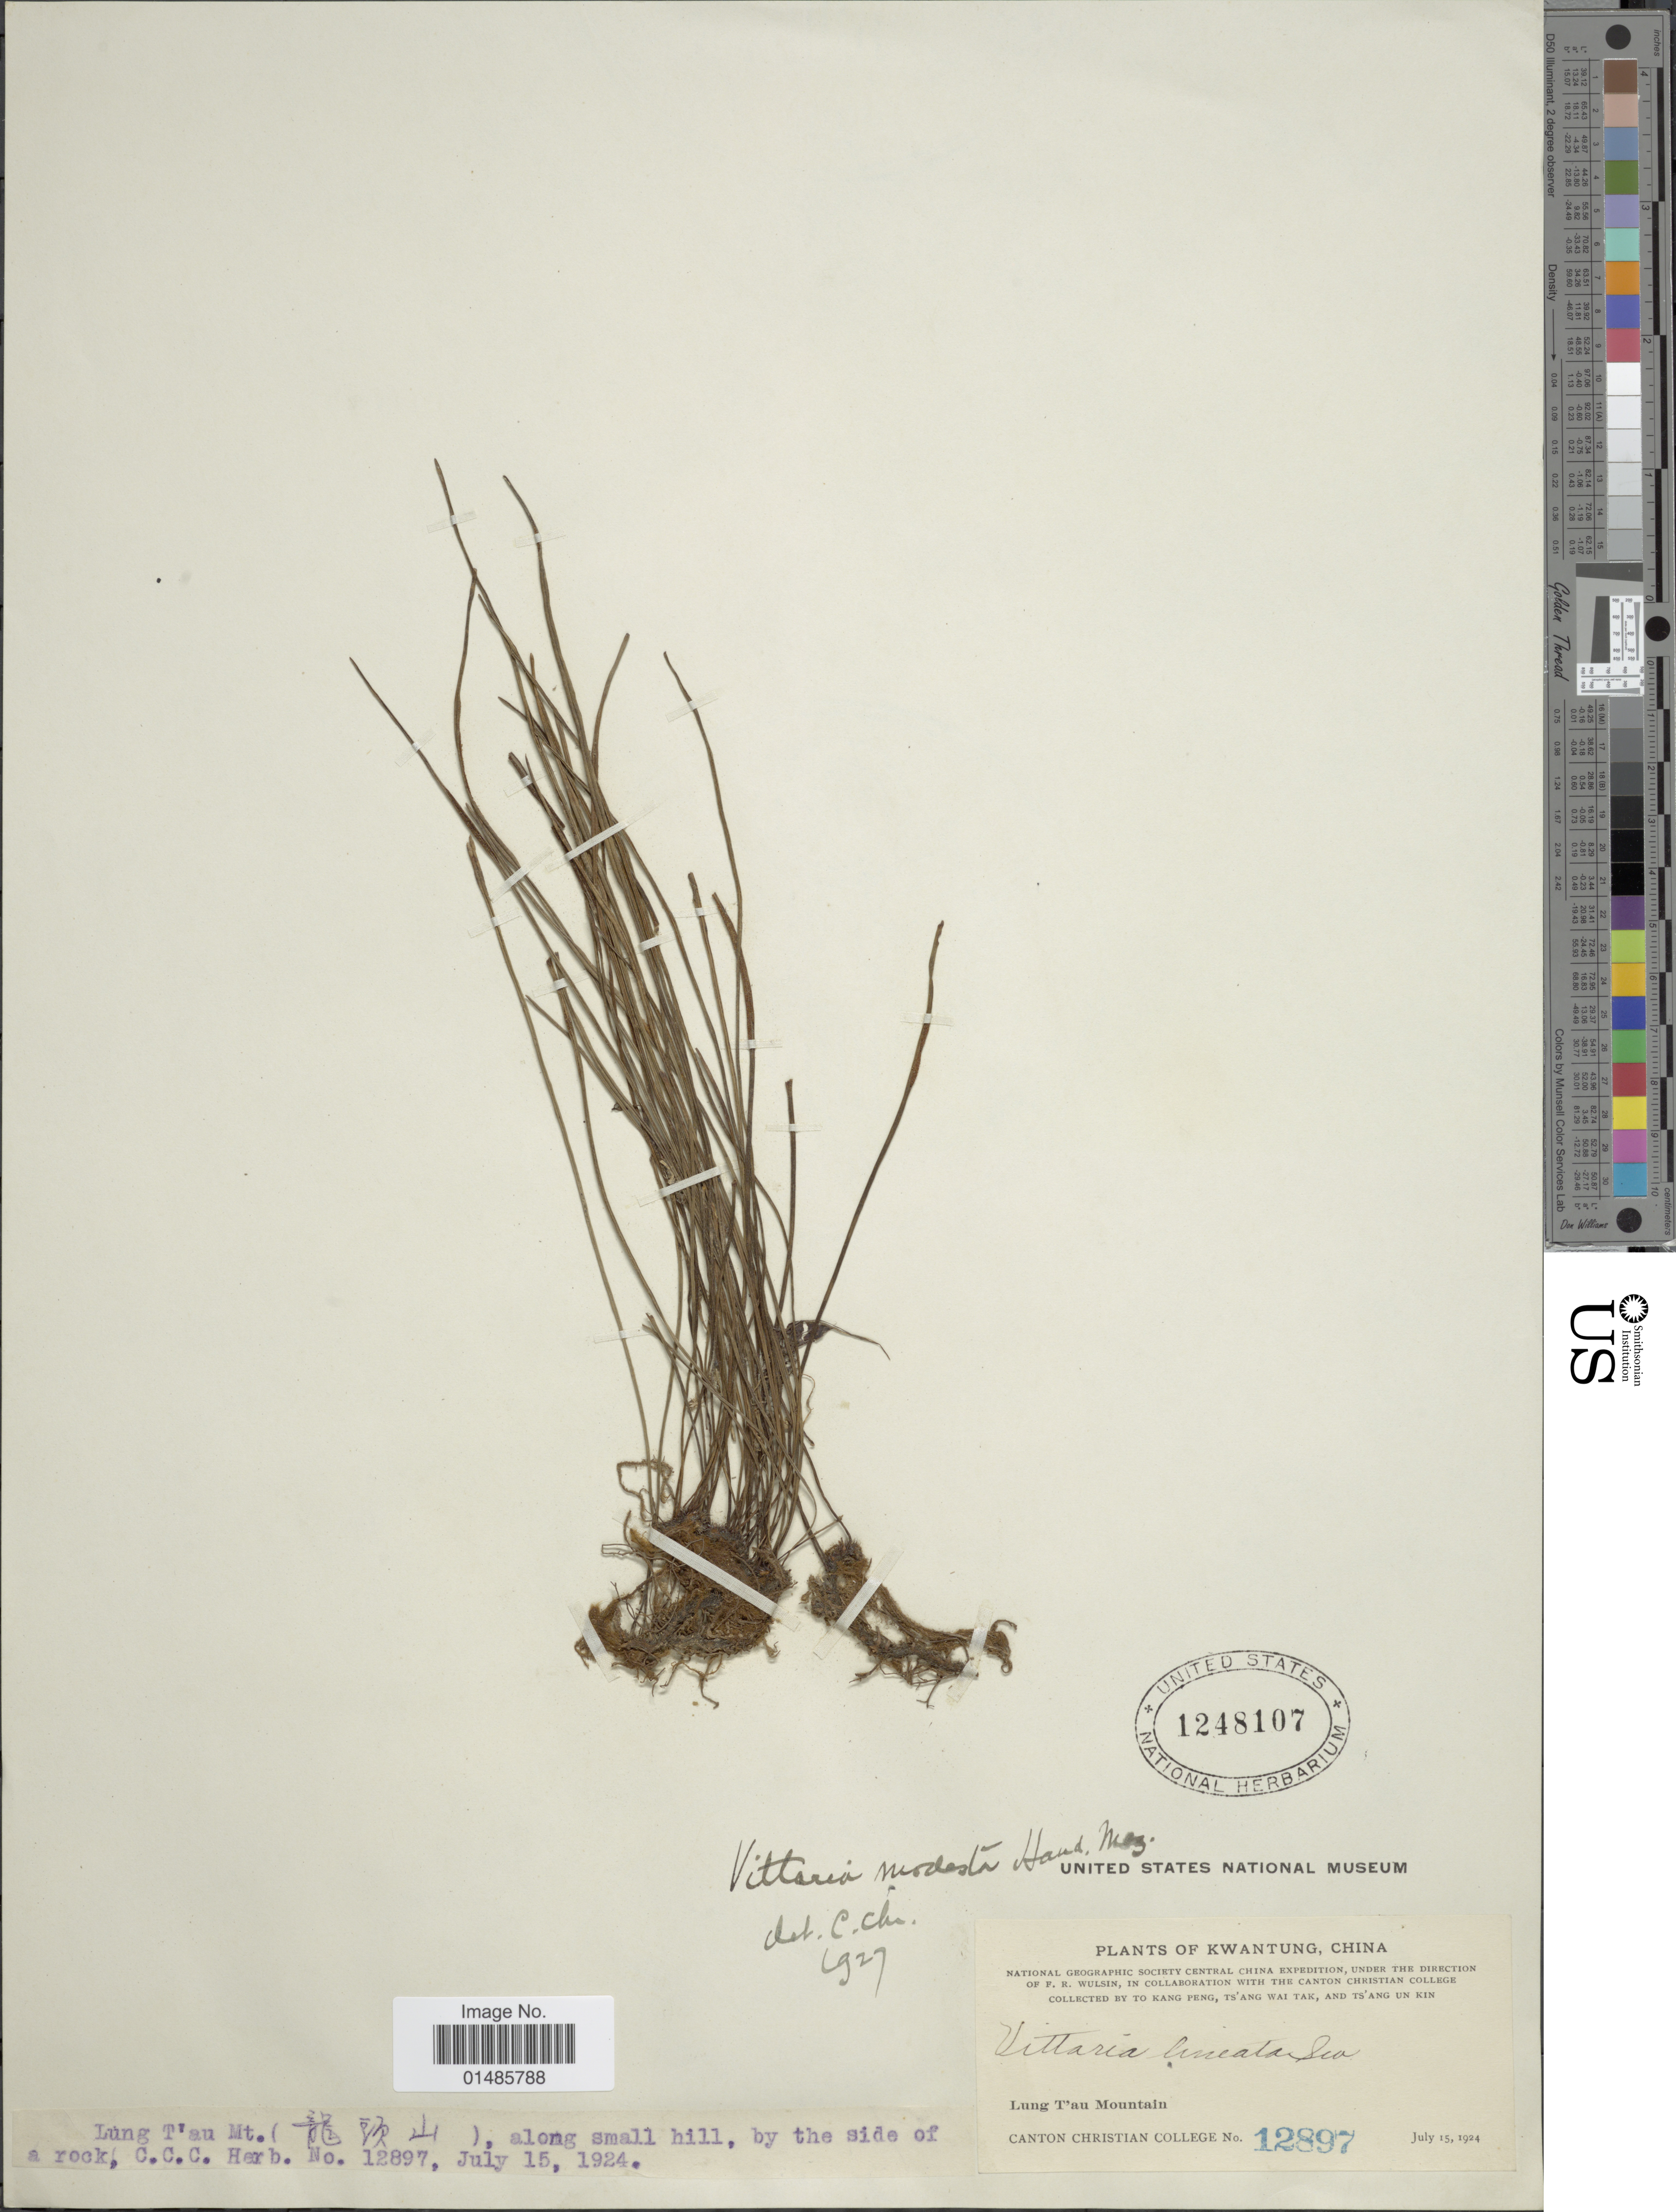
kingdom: Plantae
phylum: Tracheophyta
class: Polypodiopsida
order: Polypodiales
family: Pteridaceae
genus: Haplopteris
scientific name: Haplopteris modesta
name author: (Hand.-Mazz.) E.H. Crane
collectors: Canton Christian College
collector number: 12897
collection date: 1924-07-15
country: China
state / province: Guangdong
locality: Kwangtung. Lung T'au Mountain.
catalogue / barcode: US 1248107